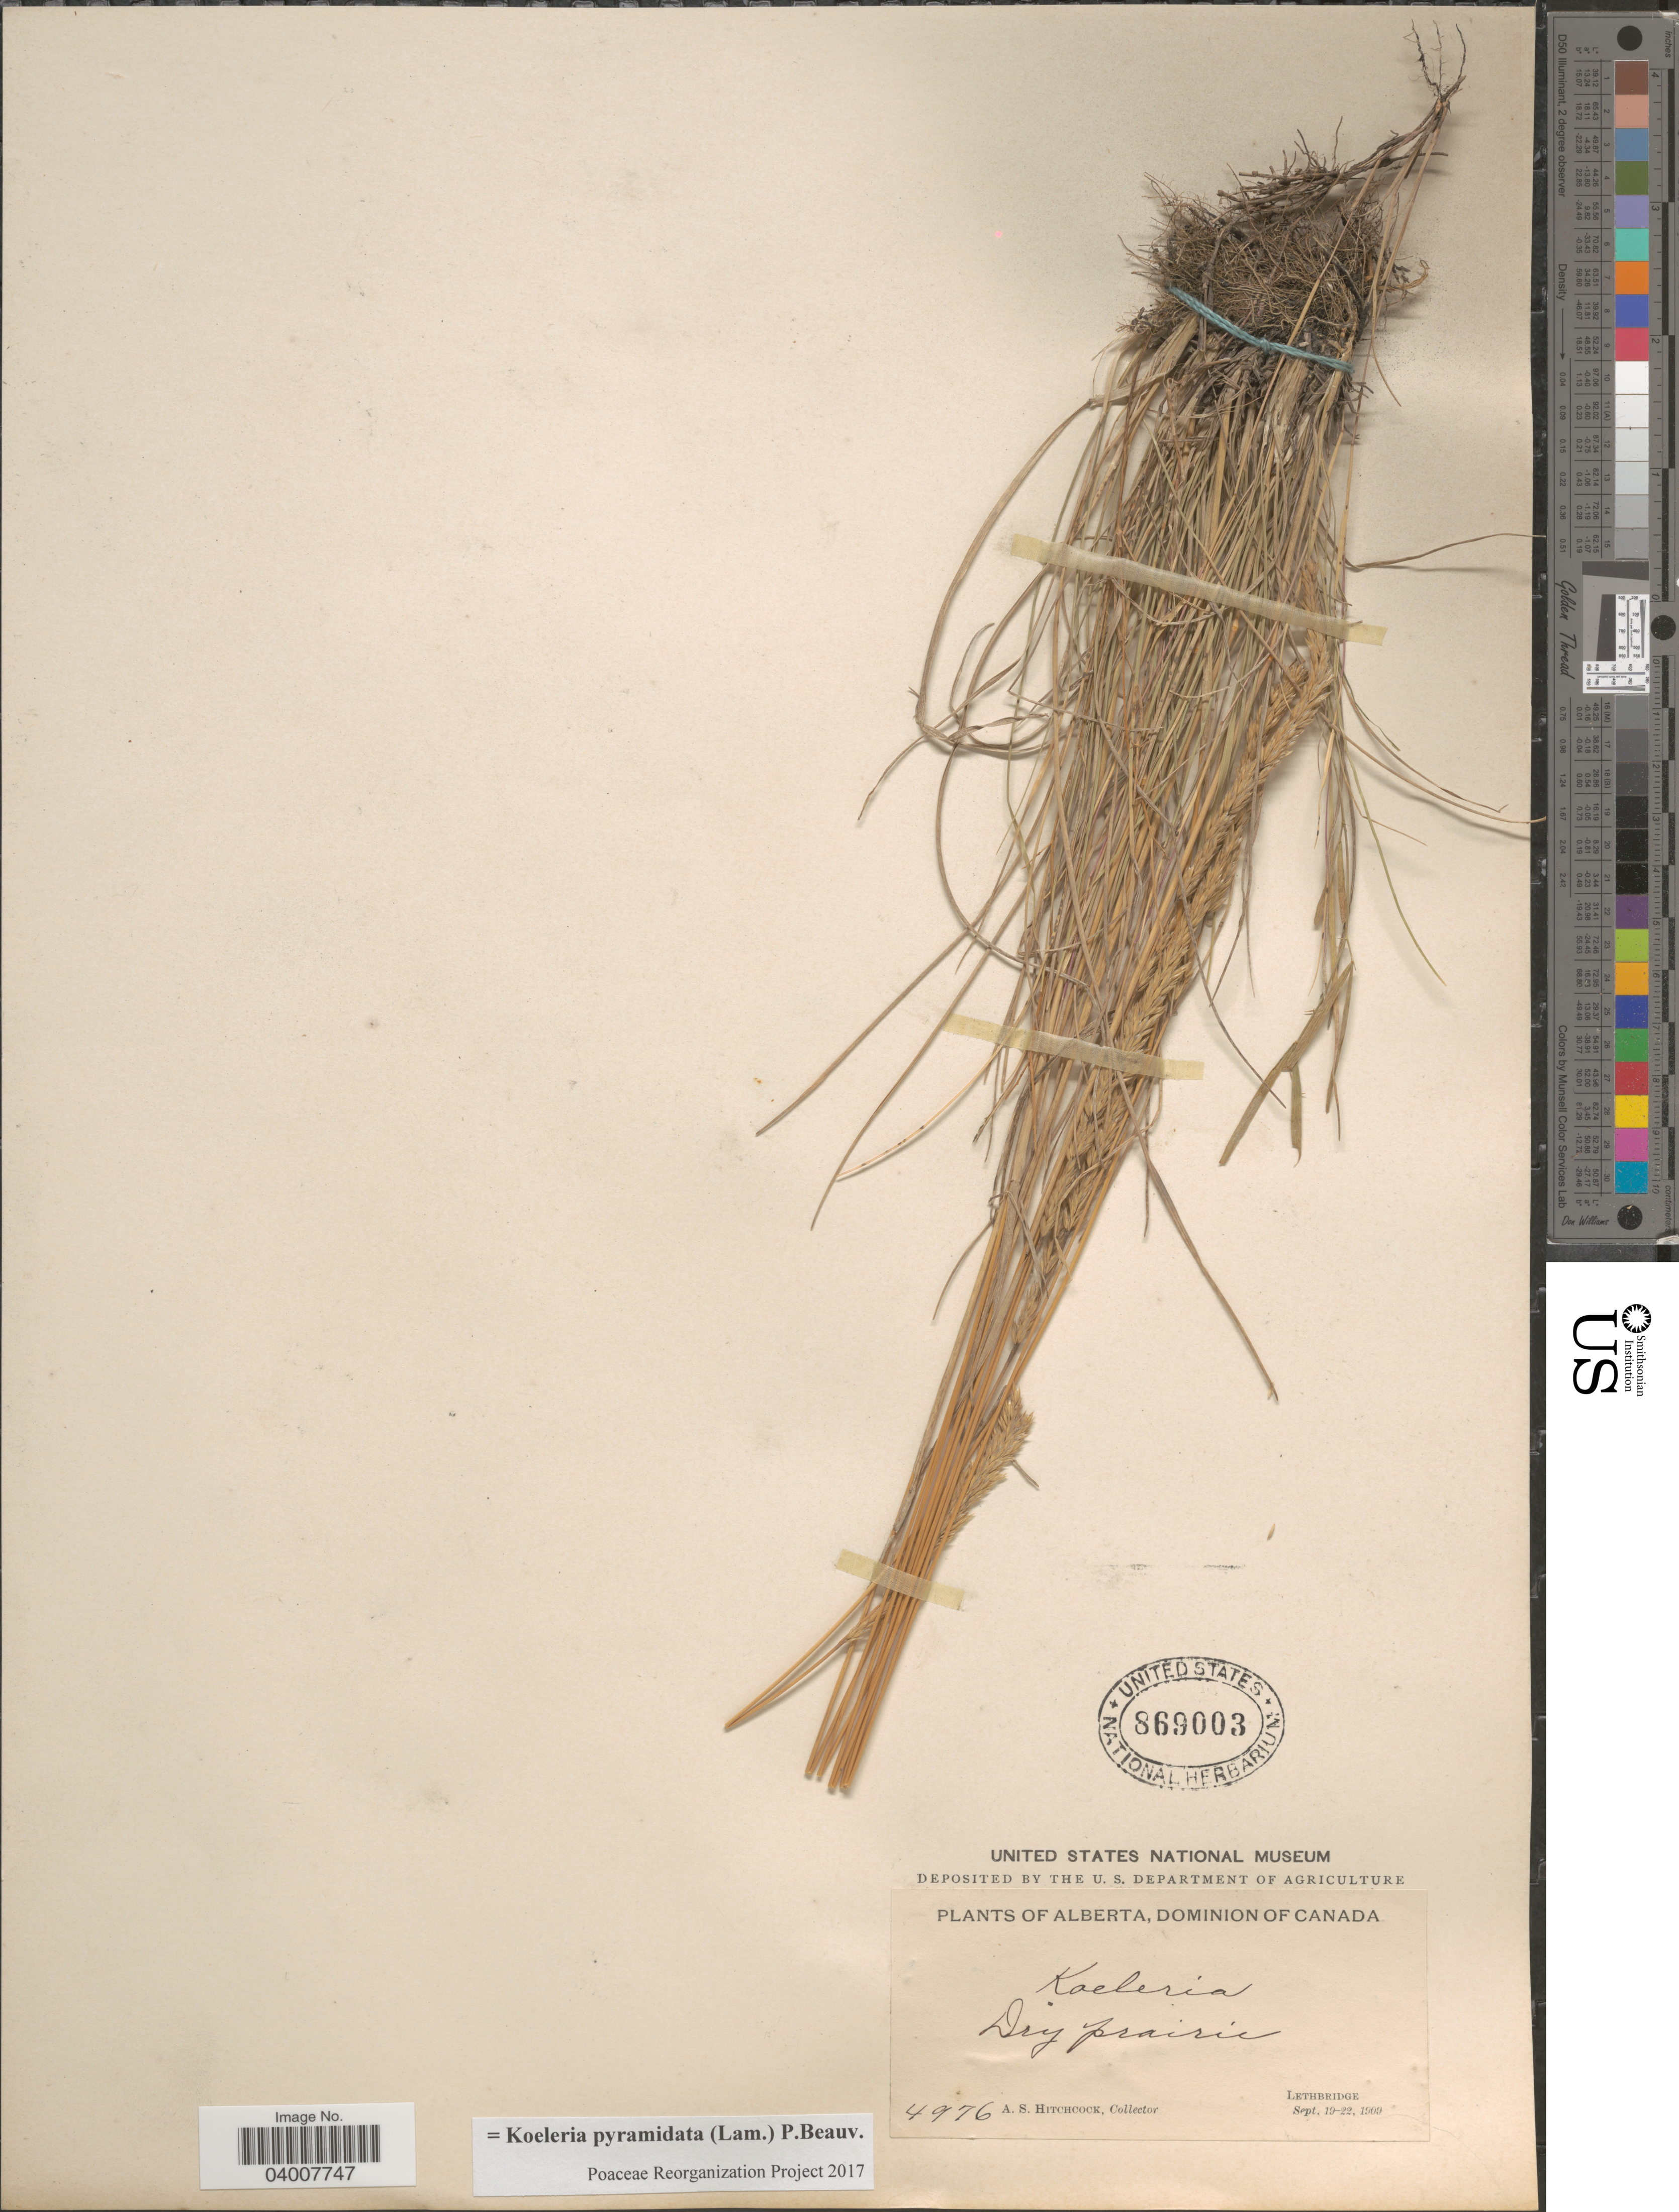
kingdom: Plantae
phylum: Tracheophyta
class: Liliopsida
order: Poales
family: Poaceae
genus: Koeleria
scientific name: Koeleria pyramidata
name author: (Lam.) P. Beauv.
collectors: A. S. Hitchcock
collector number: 4976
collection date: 1909-09-19/1909-09-22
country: Canada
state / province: Alberta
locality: Lethbridge.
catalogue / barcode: US 869003